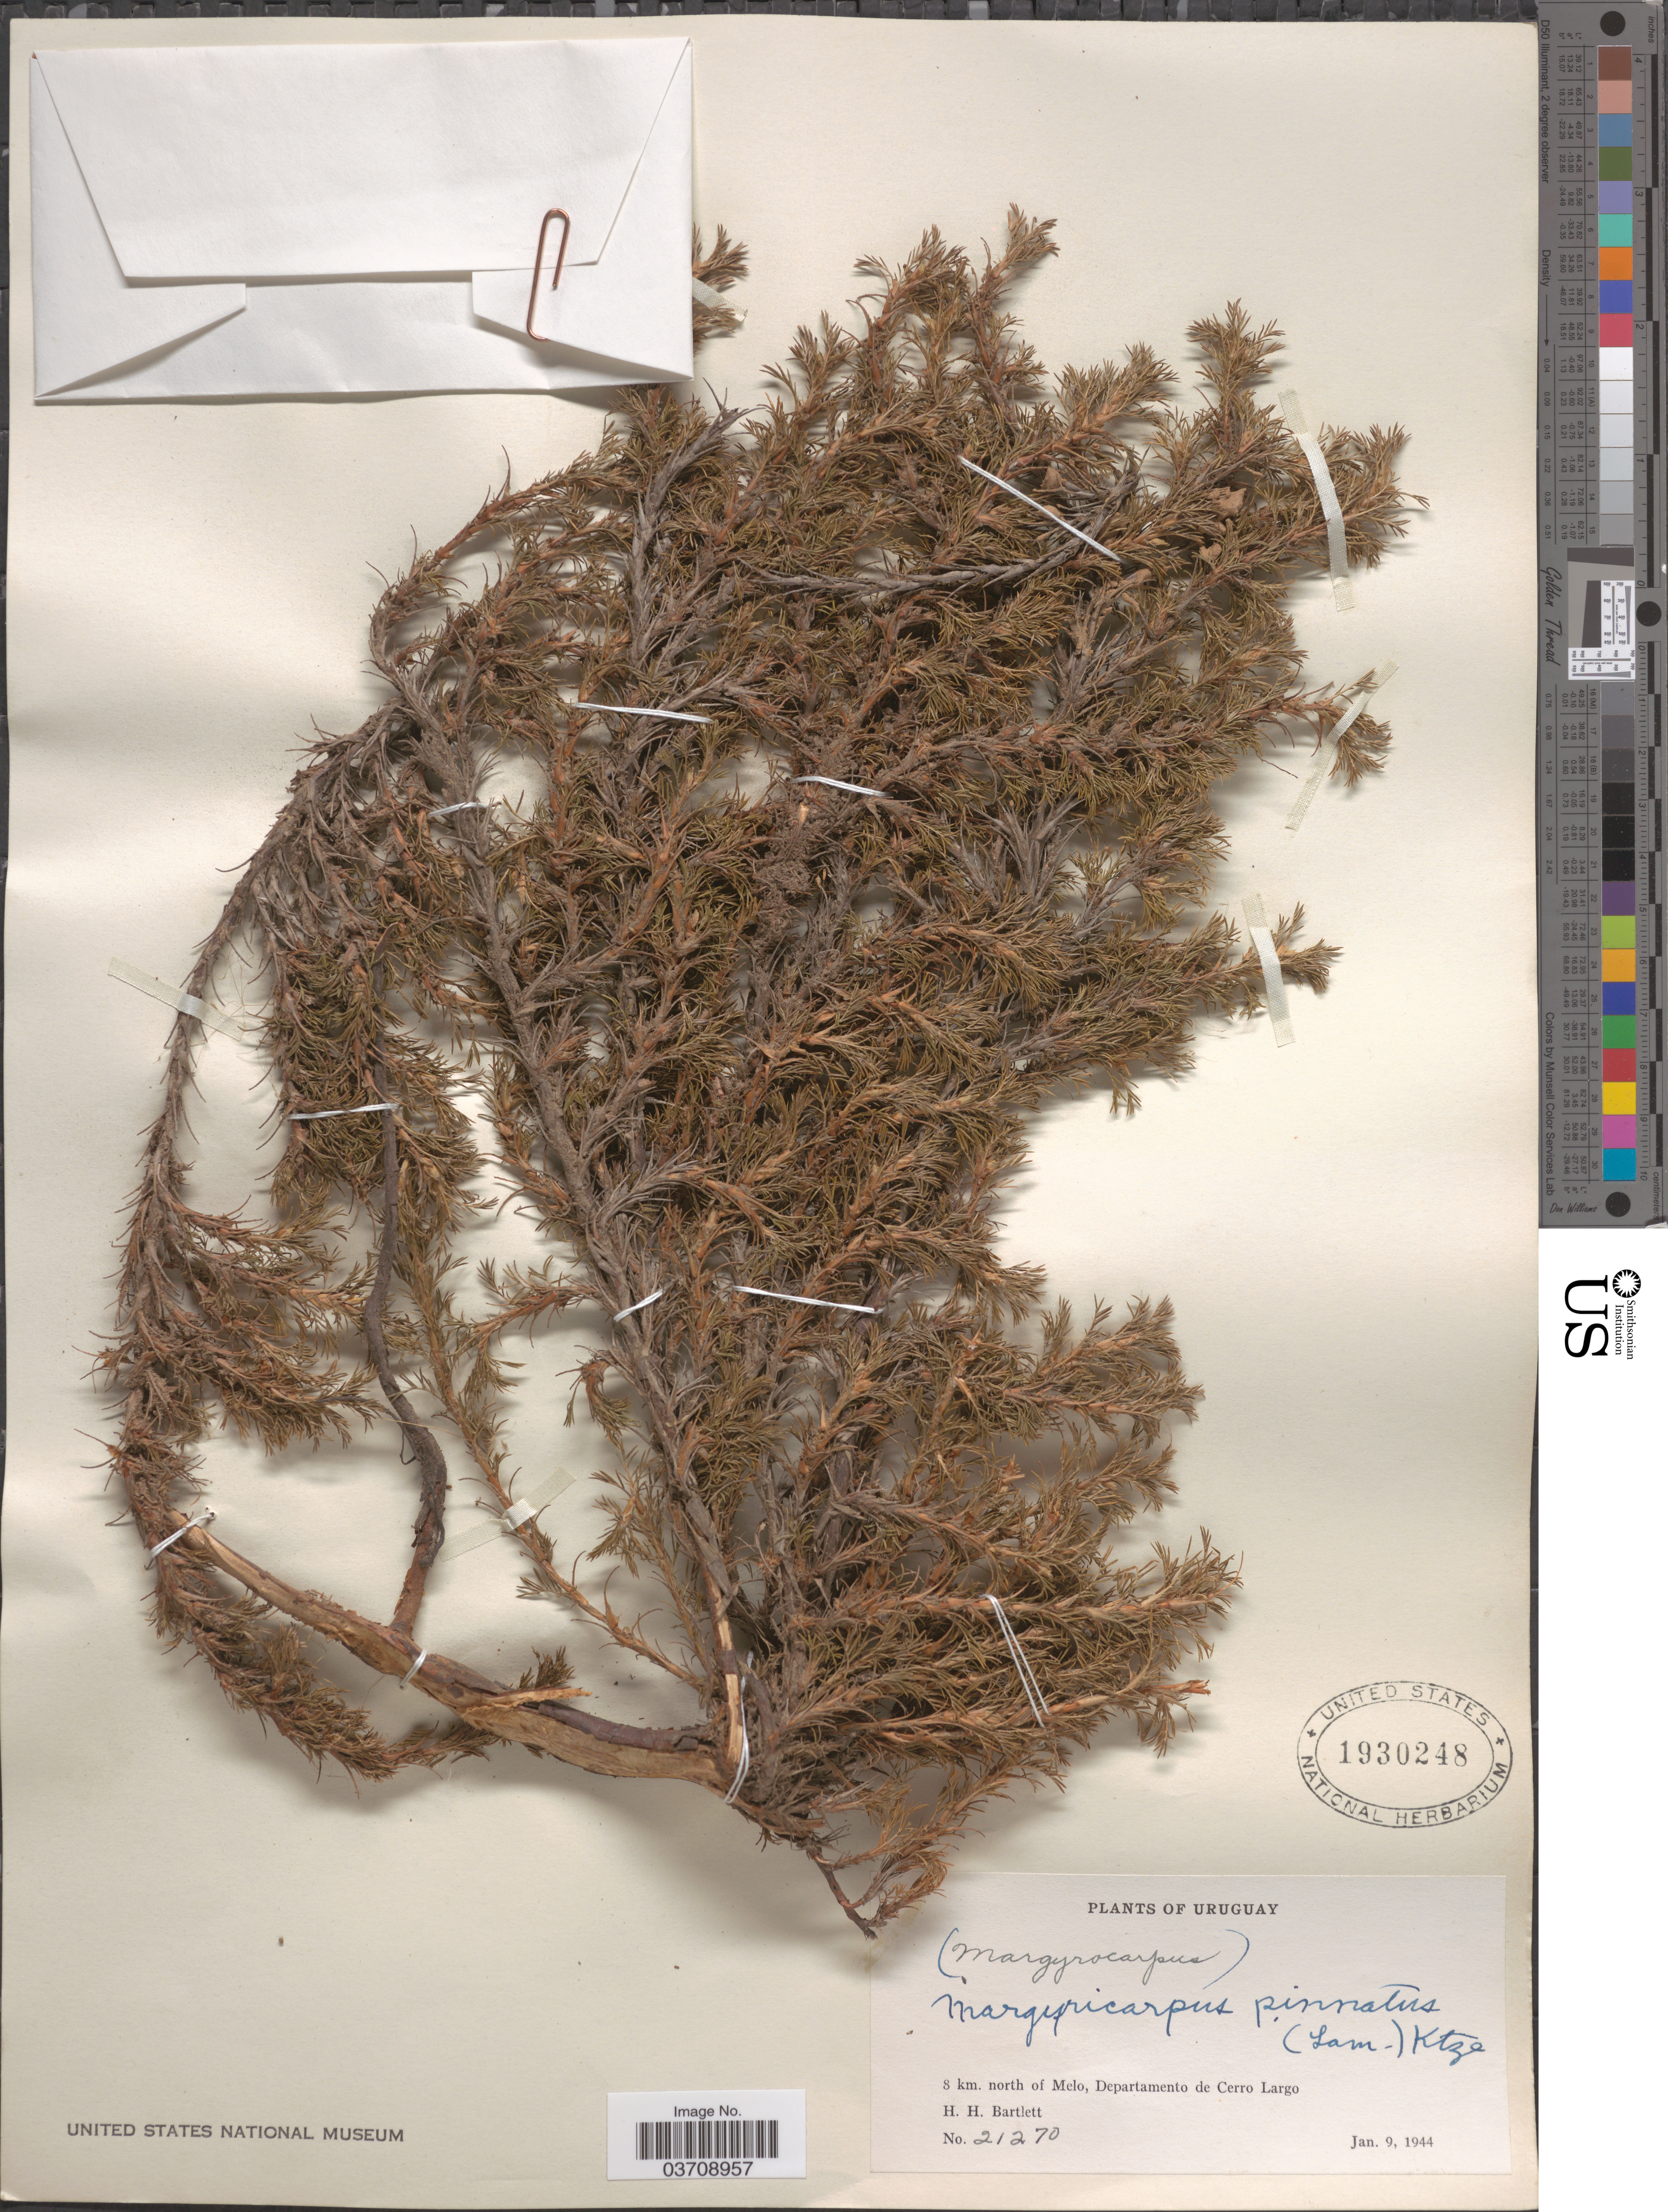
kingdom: Plantae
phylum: Tracheophyta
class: Magnoliopsida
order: Rosales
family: Rosaceae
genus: Margyricarpus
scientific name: Margyricarpus pinnatus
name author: (Lam.) Kuntze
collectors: H. H. Bartlett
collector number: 21270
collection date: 1944-01-09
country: Uruguay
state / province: Cerro Largo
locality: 8 km. north of Melo, Departamento de Cerro Largo.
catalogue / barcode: US 1930248